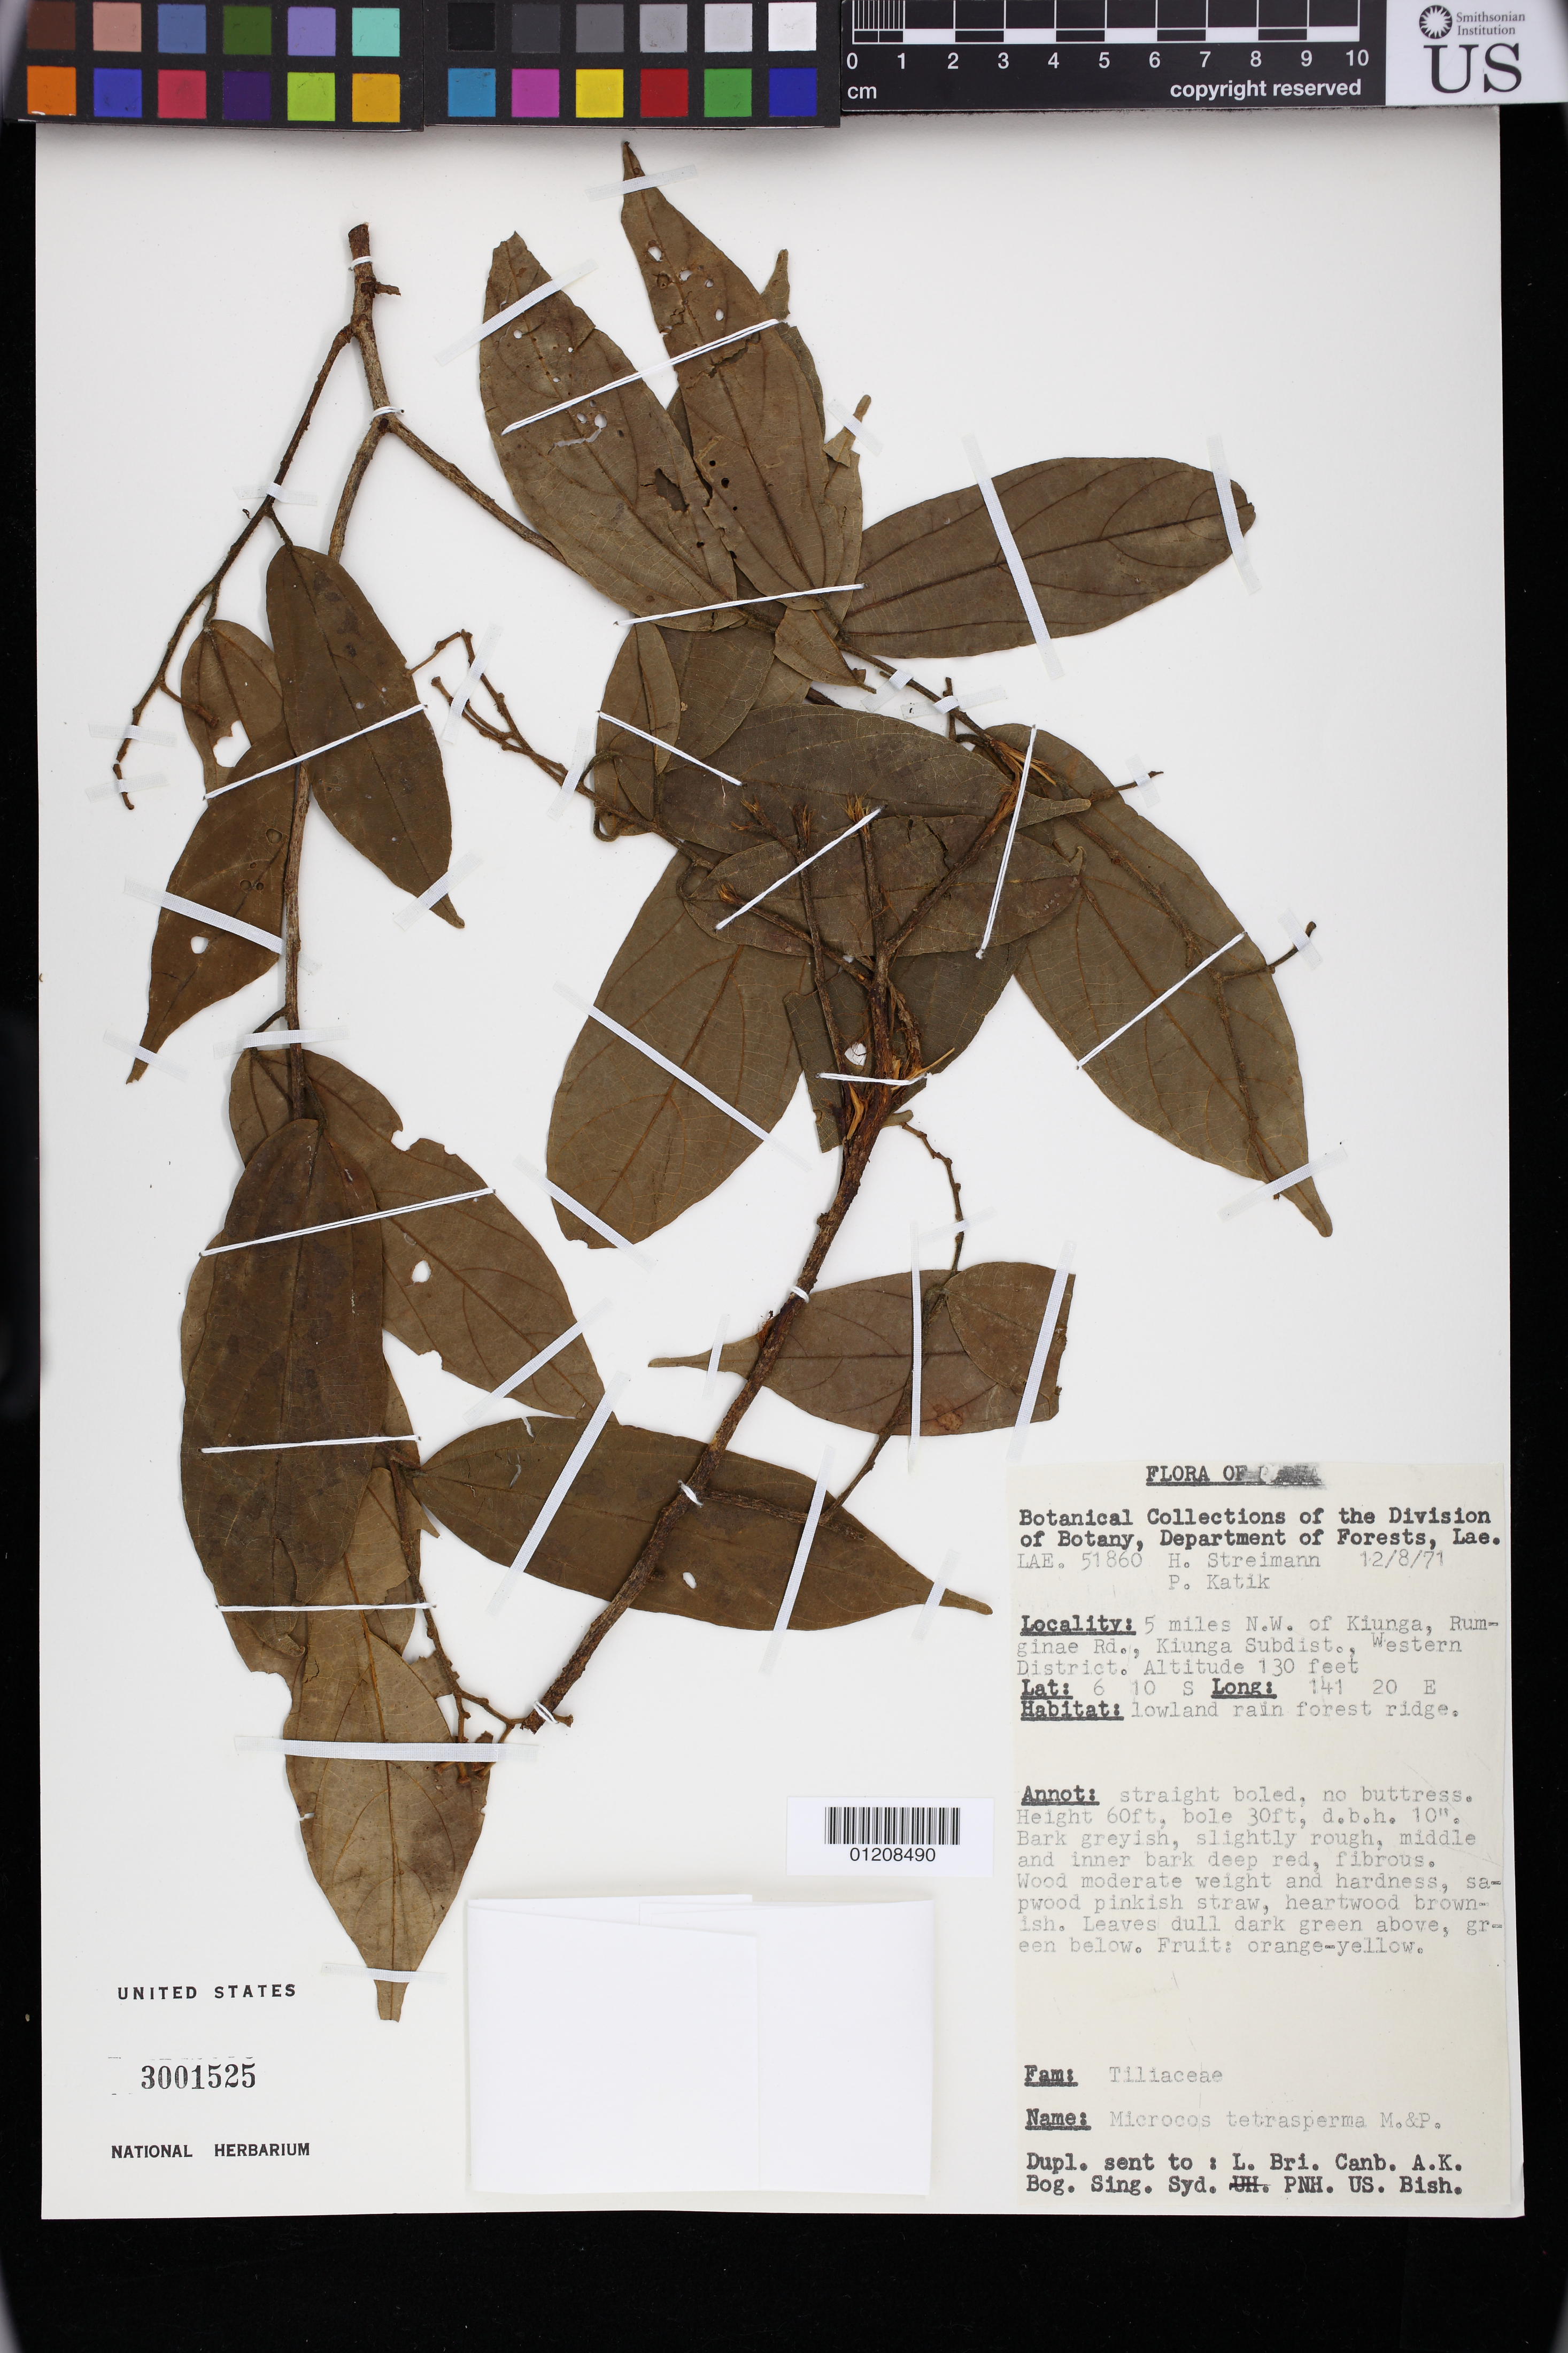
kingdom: Plantae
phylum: Tracheophyta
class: Magnoliopsida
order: Malvales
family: Malvaceae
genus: Microcos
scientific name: Microcos tetrasperma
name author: Merr. & L.M. Perry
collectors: P. Katik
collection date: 1971-12-08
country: Papua New Guinea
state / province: Western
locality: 5 miles N.W. of Kiunga, Rumginae Rd. Kiunga Subdist., Western District.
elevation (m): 40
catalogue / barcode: US 3001525